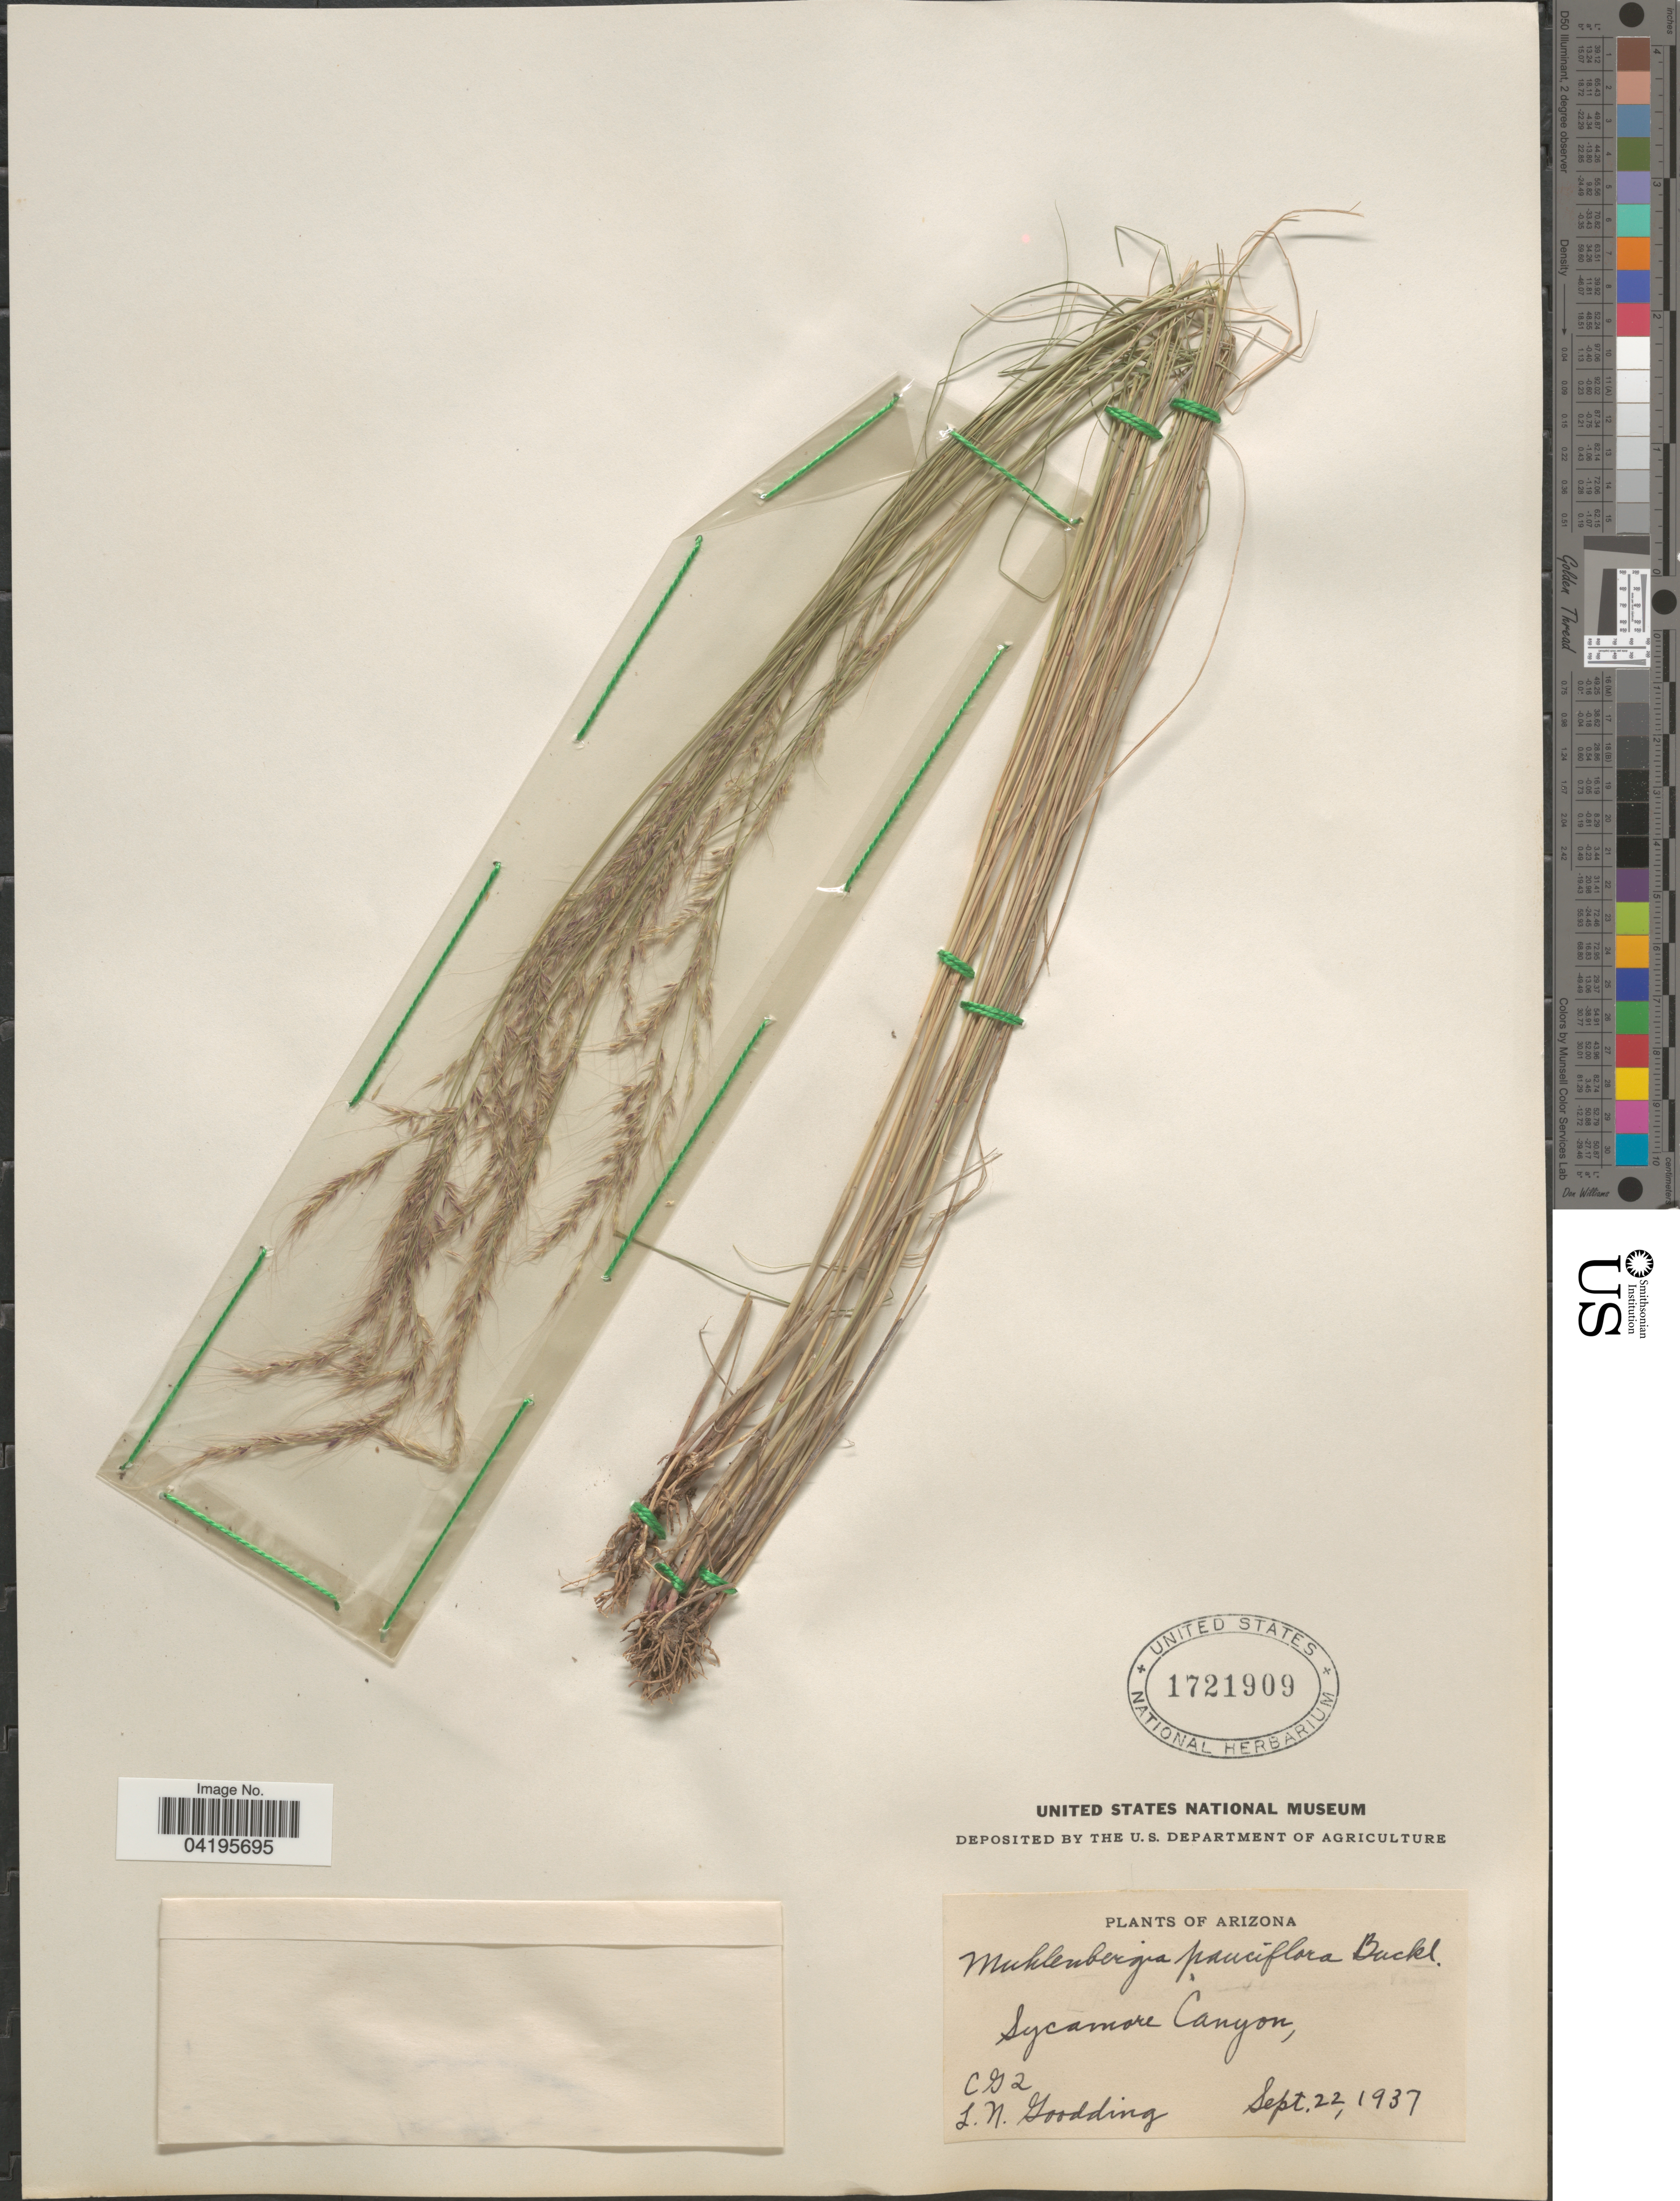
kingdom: Plantae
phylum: Tracheophyta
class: Liliopsida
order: Poales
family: Poaceae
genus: Muhlenbergia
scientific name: Muhlenbergia pauciflora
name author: Buckley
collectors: L. N. Goodding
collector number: CG2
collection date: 1937-09-22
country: United States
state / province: Arizona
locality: Sycamore Canyon.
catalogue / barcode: US 1721909